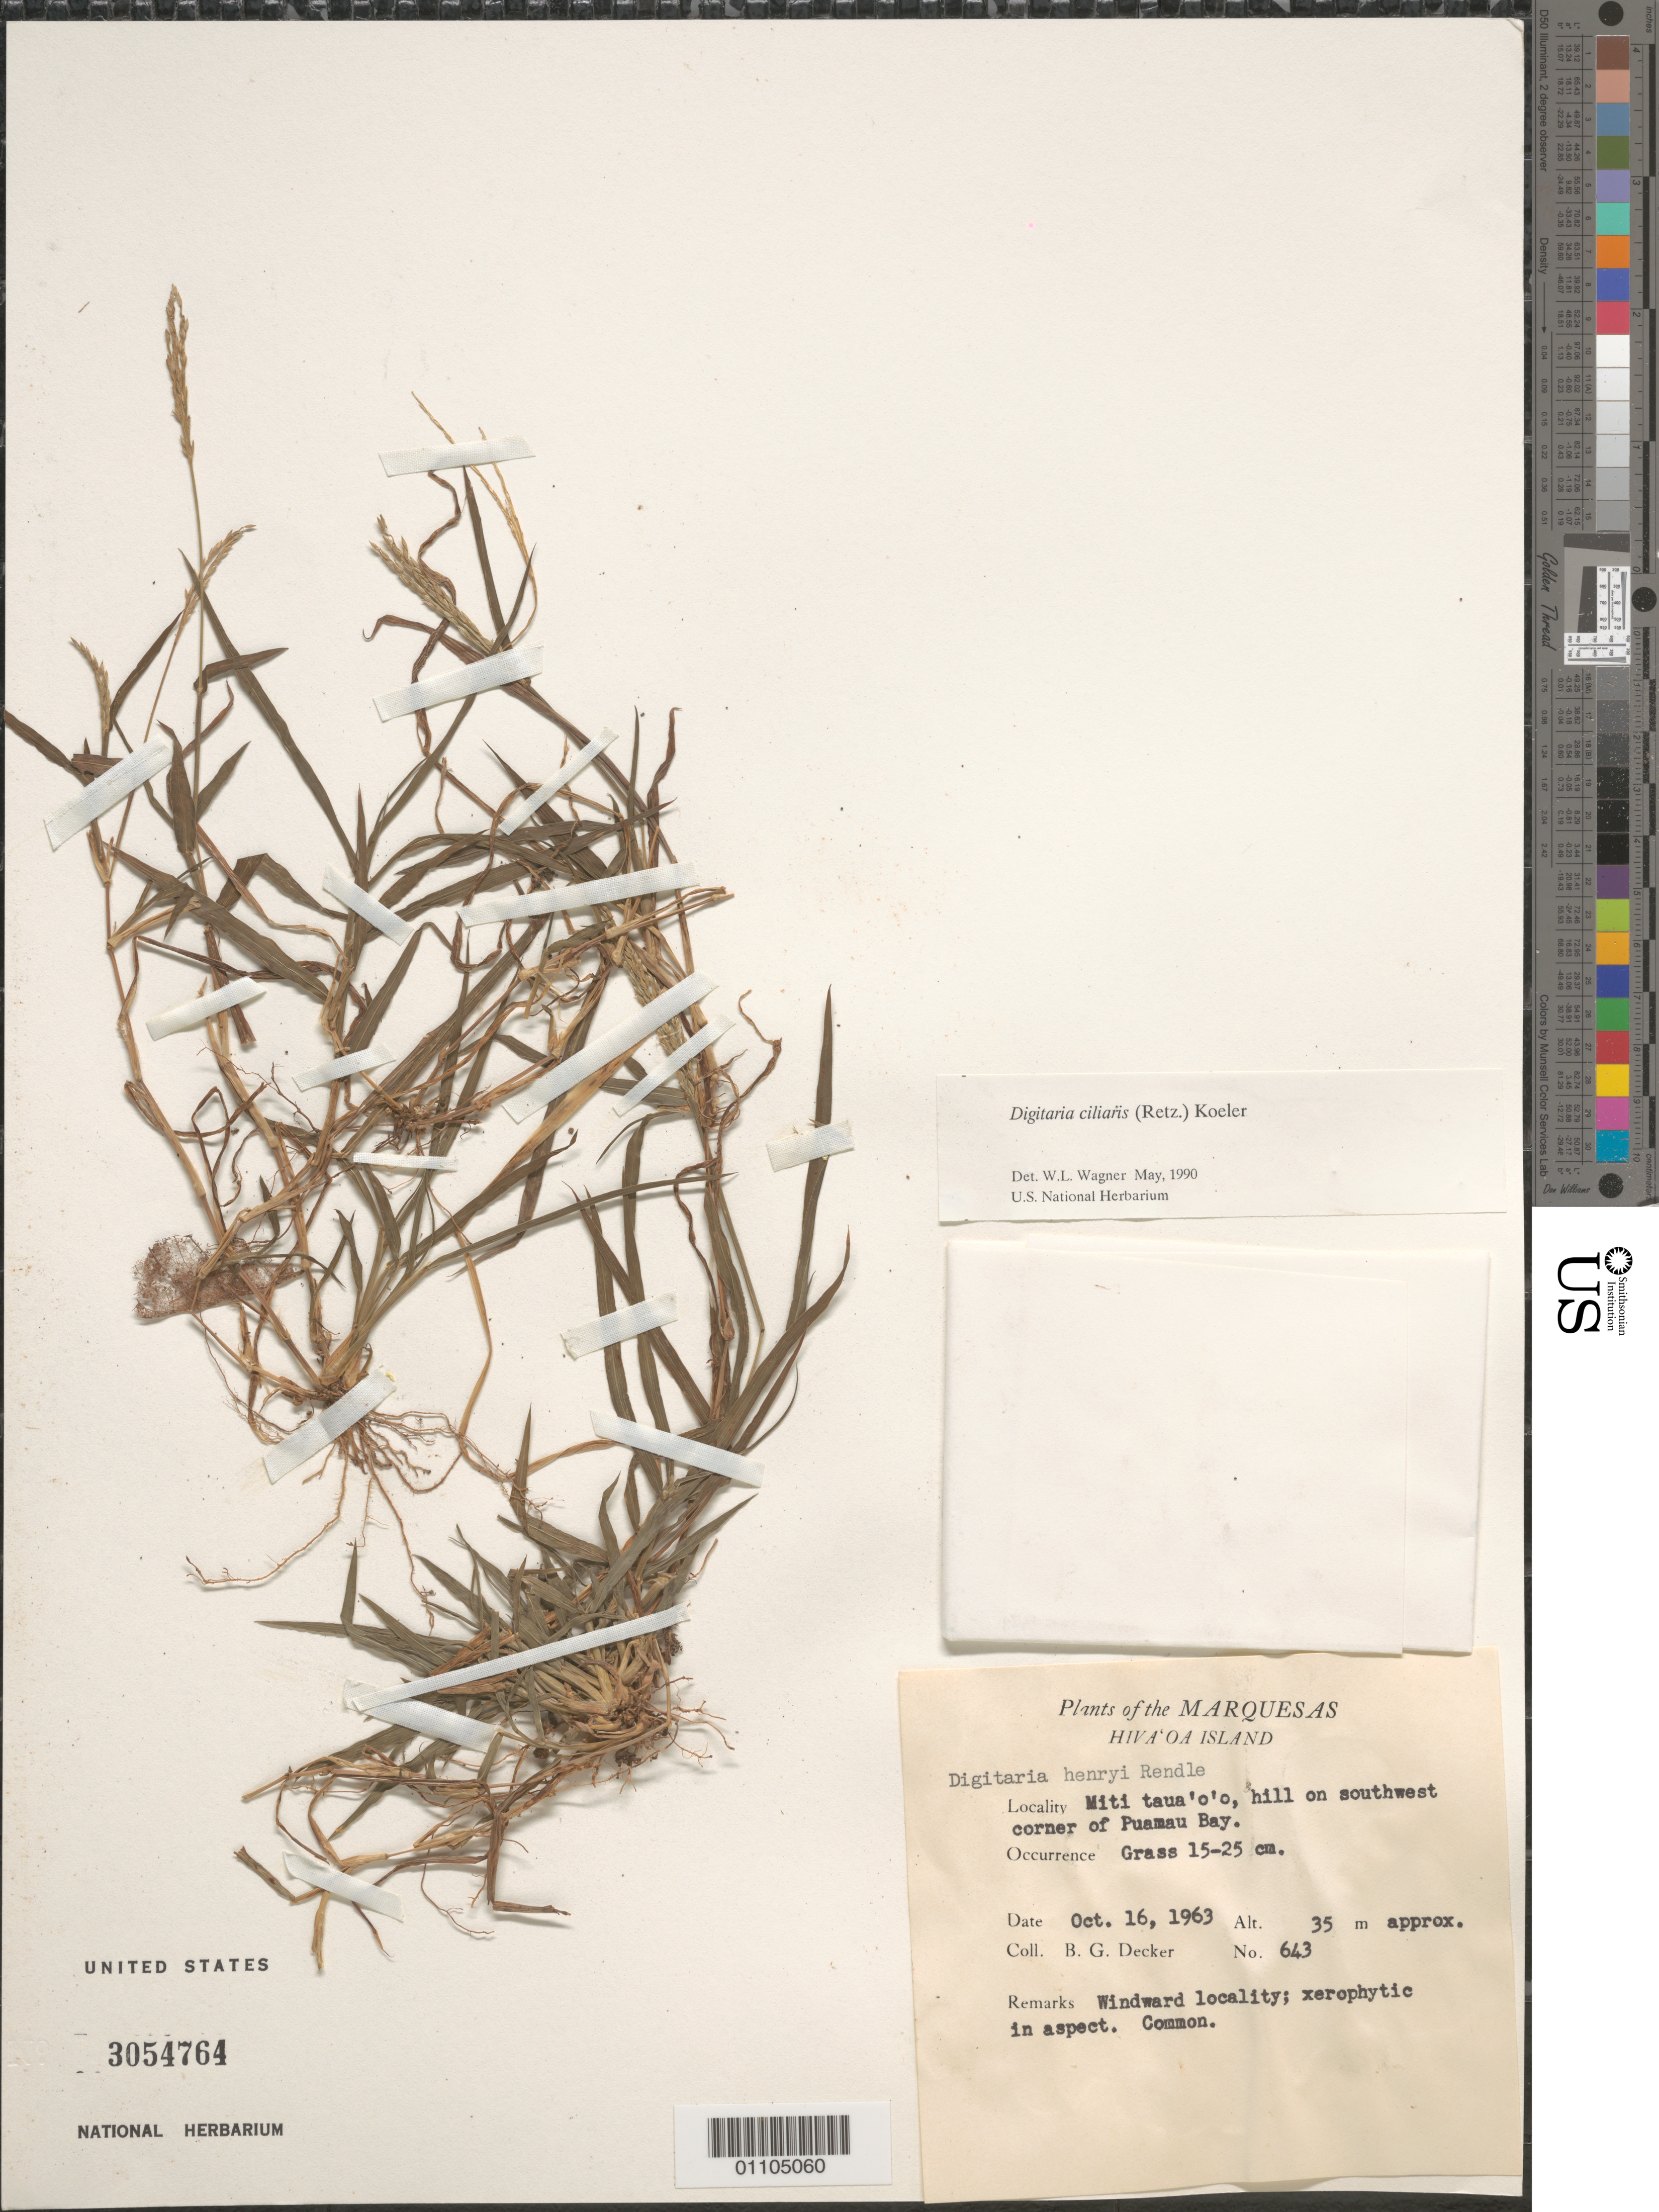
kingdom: Plantae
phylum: Tracheophyta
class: Liliopsida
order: Poales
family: Poaceae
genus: Digitaria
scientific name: Digitaria ciliaris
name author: (Retz.) Koeler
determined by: Wagner, W. L., (BOT), Smithsonian Institution - National Museum of Natural History (UNITED STATES)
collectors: B. G. Decker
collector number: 643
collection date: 1963-10-16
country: French Polynesia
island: Hiva Oa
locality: Miti taua'o'o, hill on SW corner of Puamau Bay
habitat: Windward, xerophytic locality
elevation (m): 35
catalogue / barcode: US 3054764